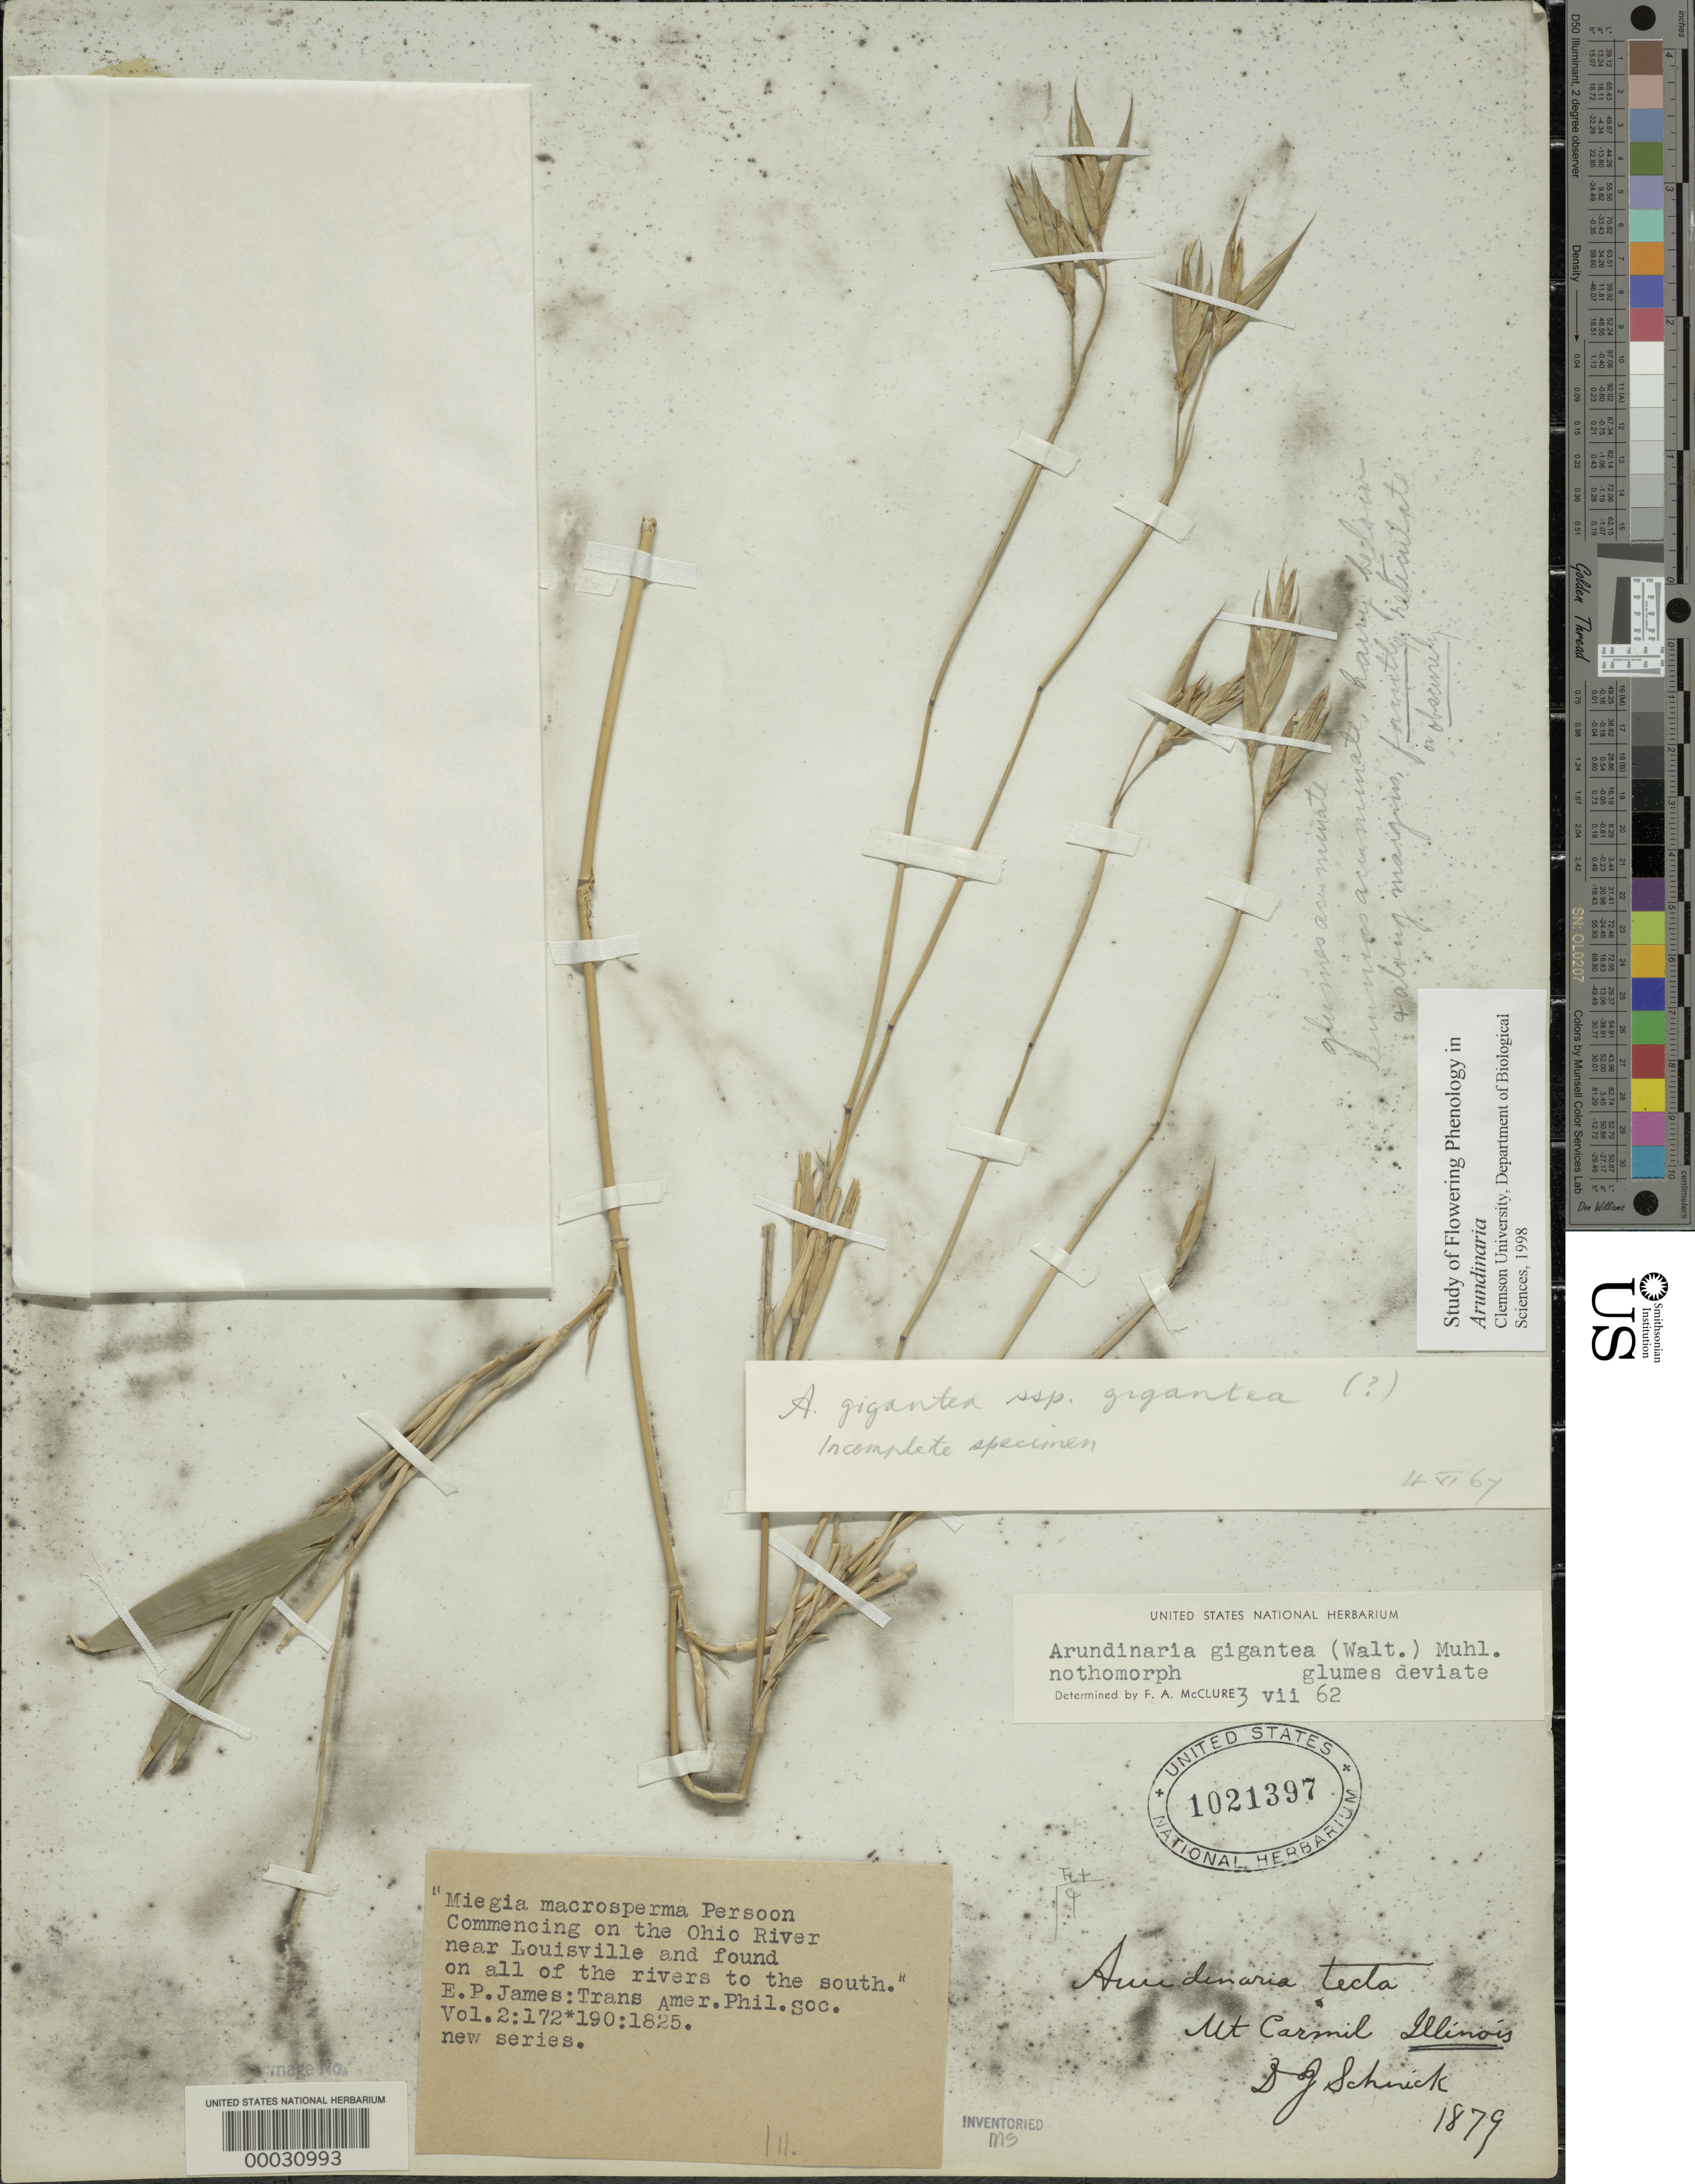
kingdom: Plantae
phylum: Tracheophyta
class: Liliopsida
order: Poales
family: Poaceae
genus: Arundinaria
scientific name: Arundinaria gigantea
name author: (Walter) Muhl.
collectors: D. Schnick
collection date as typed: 1879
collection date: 1879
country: United States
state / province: Illinois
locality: Mt. carmil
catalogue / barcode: US 1021397